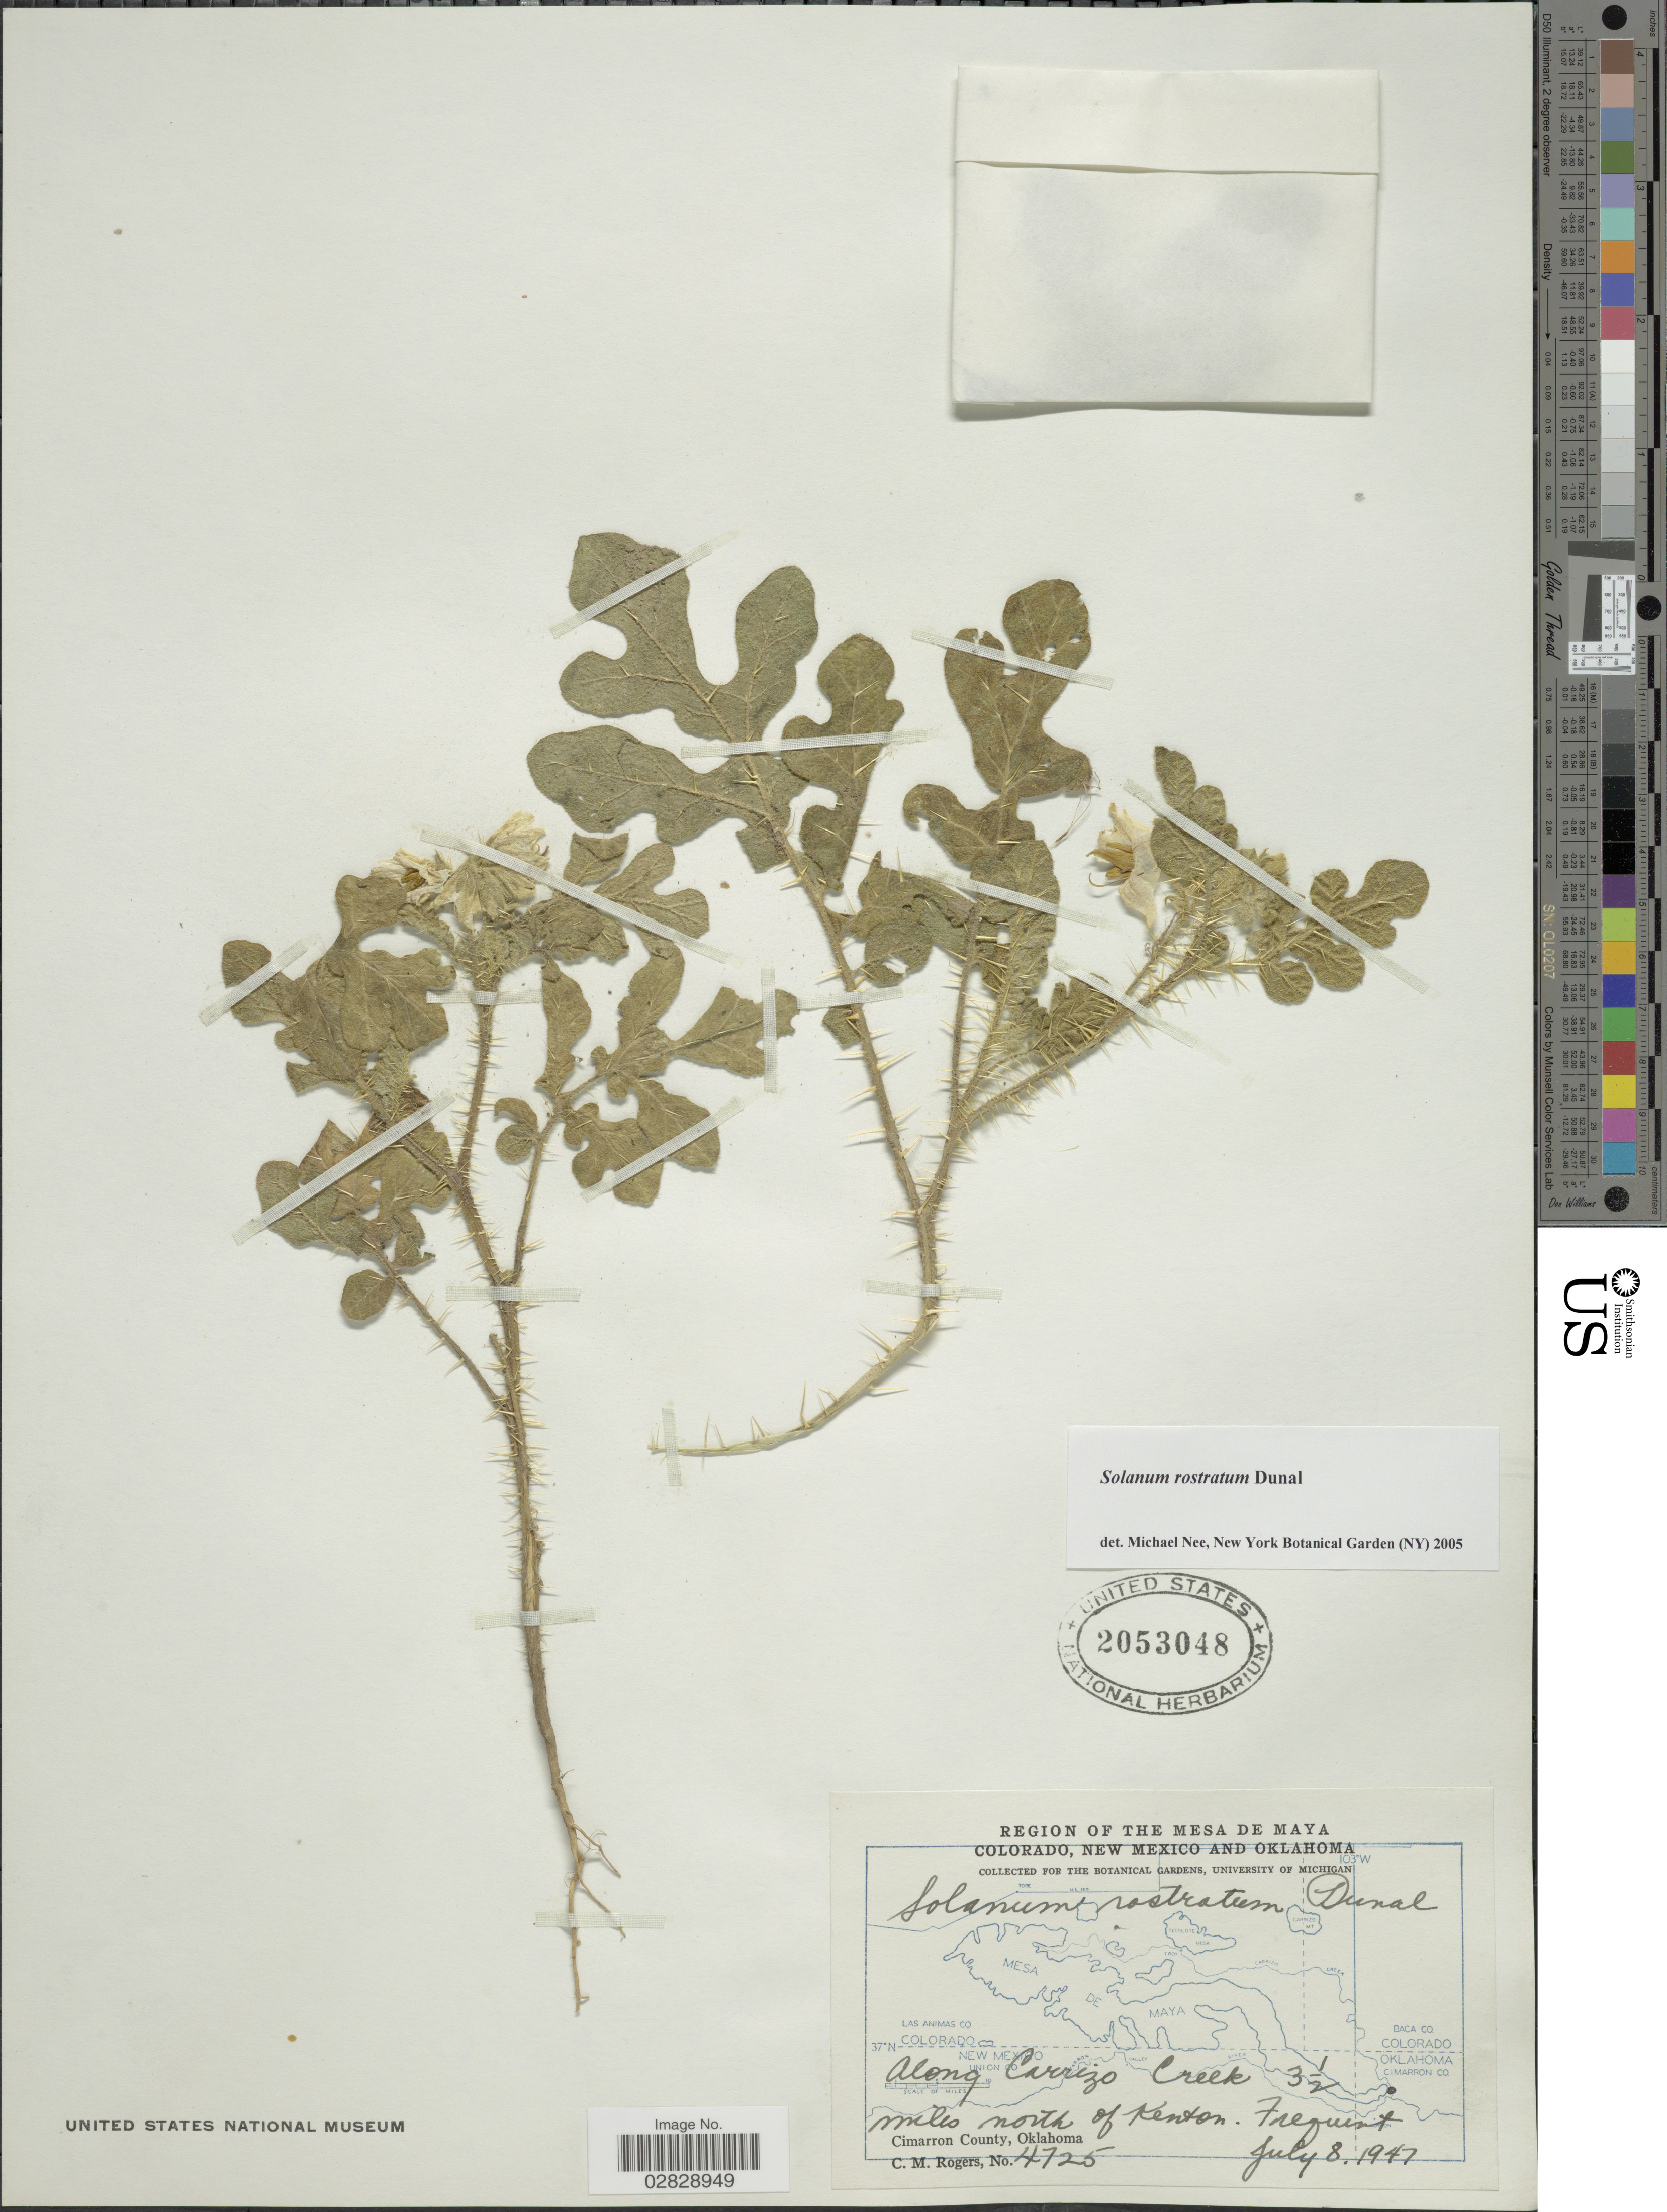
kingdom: Plantae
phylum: Tracheophyta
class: Magnoliopsida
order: Solanales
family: Solanaceae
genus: Solanum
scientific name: Solanum rostratum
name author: Dunal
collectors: C. M. Rogers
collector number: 4725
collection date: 1947-07-08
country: United States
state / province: Oklahoma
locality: Region of the Mesa de Maya. Along Carrizo Creek 3½ miles north of Kenton. Cimarron County.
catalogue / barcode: US 2053048